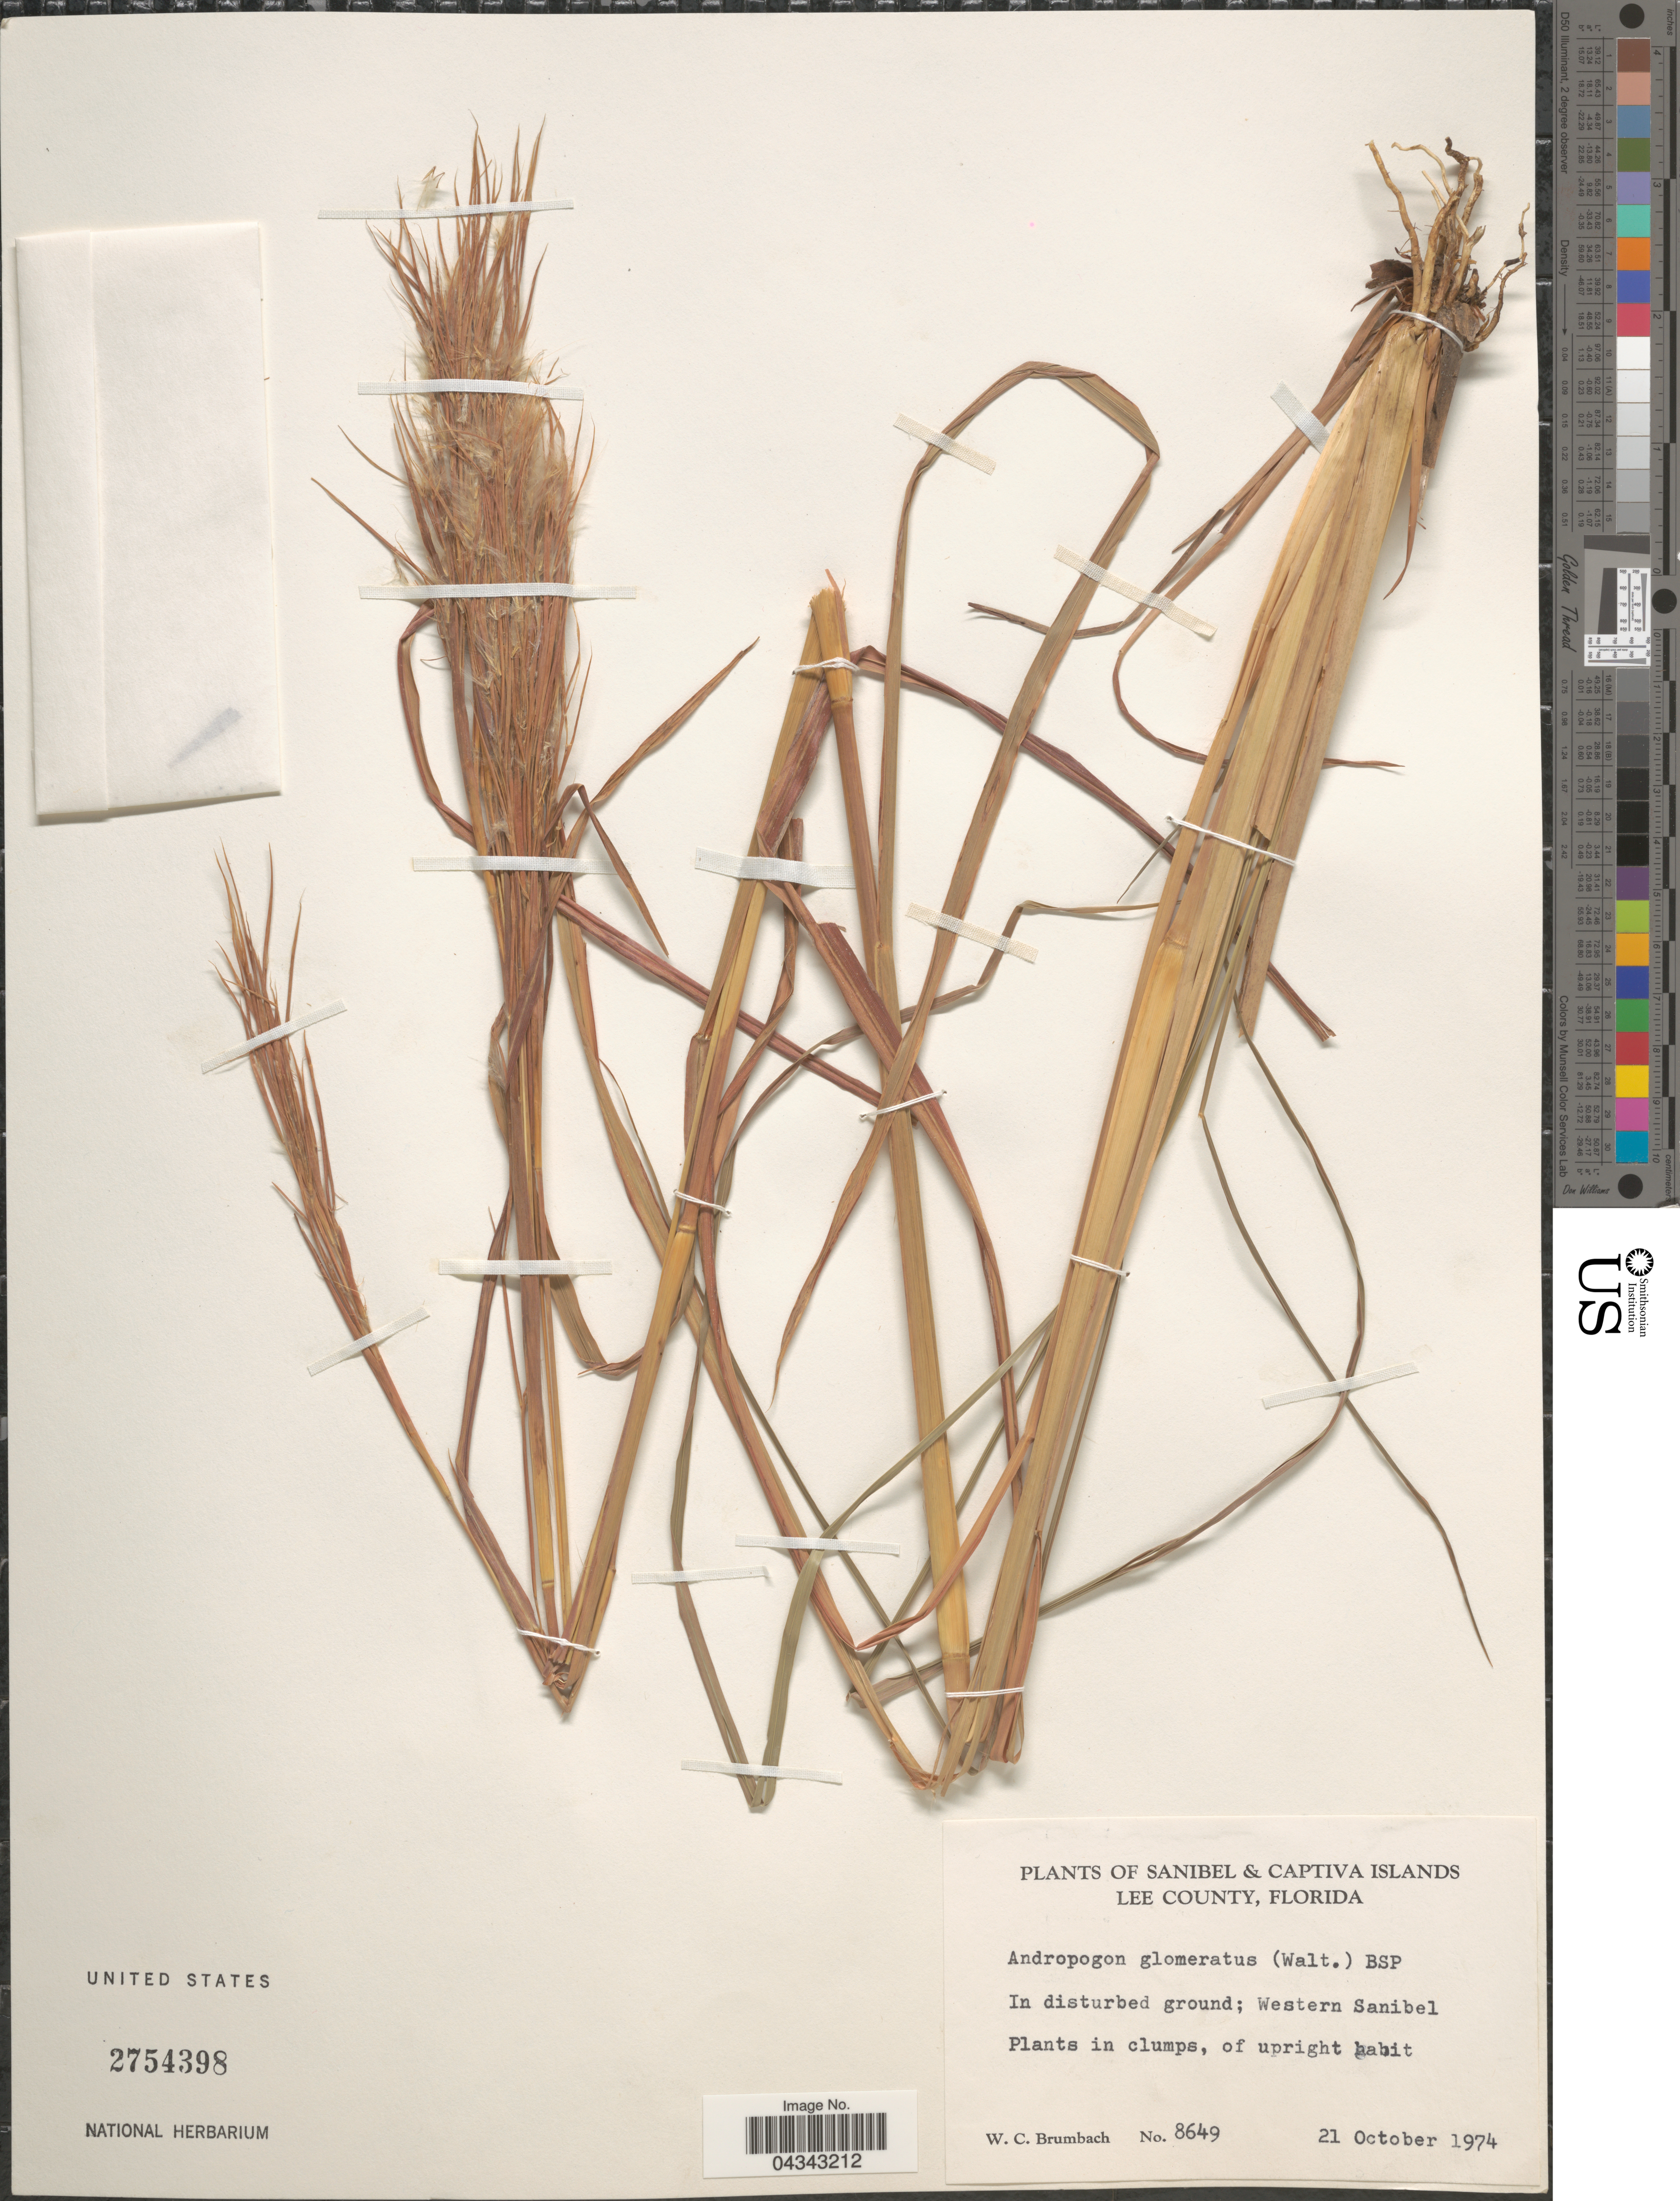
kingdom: Plantae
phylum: Tracheophyta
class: Liliopsida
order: Poales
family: Poaceae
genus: Andropogon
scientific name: Andropogon glomeratus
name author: (Walter) Britton, Stearns & Poggenb.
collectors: W. C. Brumbach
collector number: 8649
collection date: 1974-10-21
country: United States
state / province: Florida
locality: Sanibel & Captiva Islands. Lee County. In disturbed ground; Western Sanibel.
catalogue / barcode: US 2754398